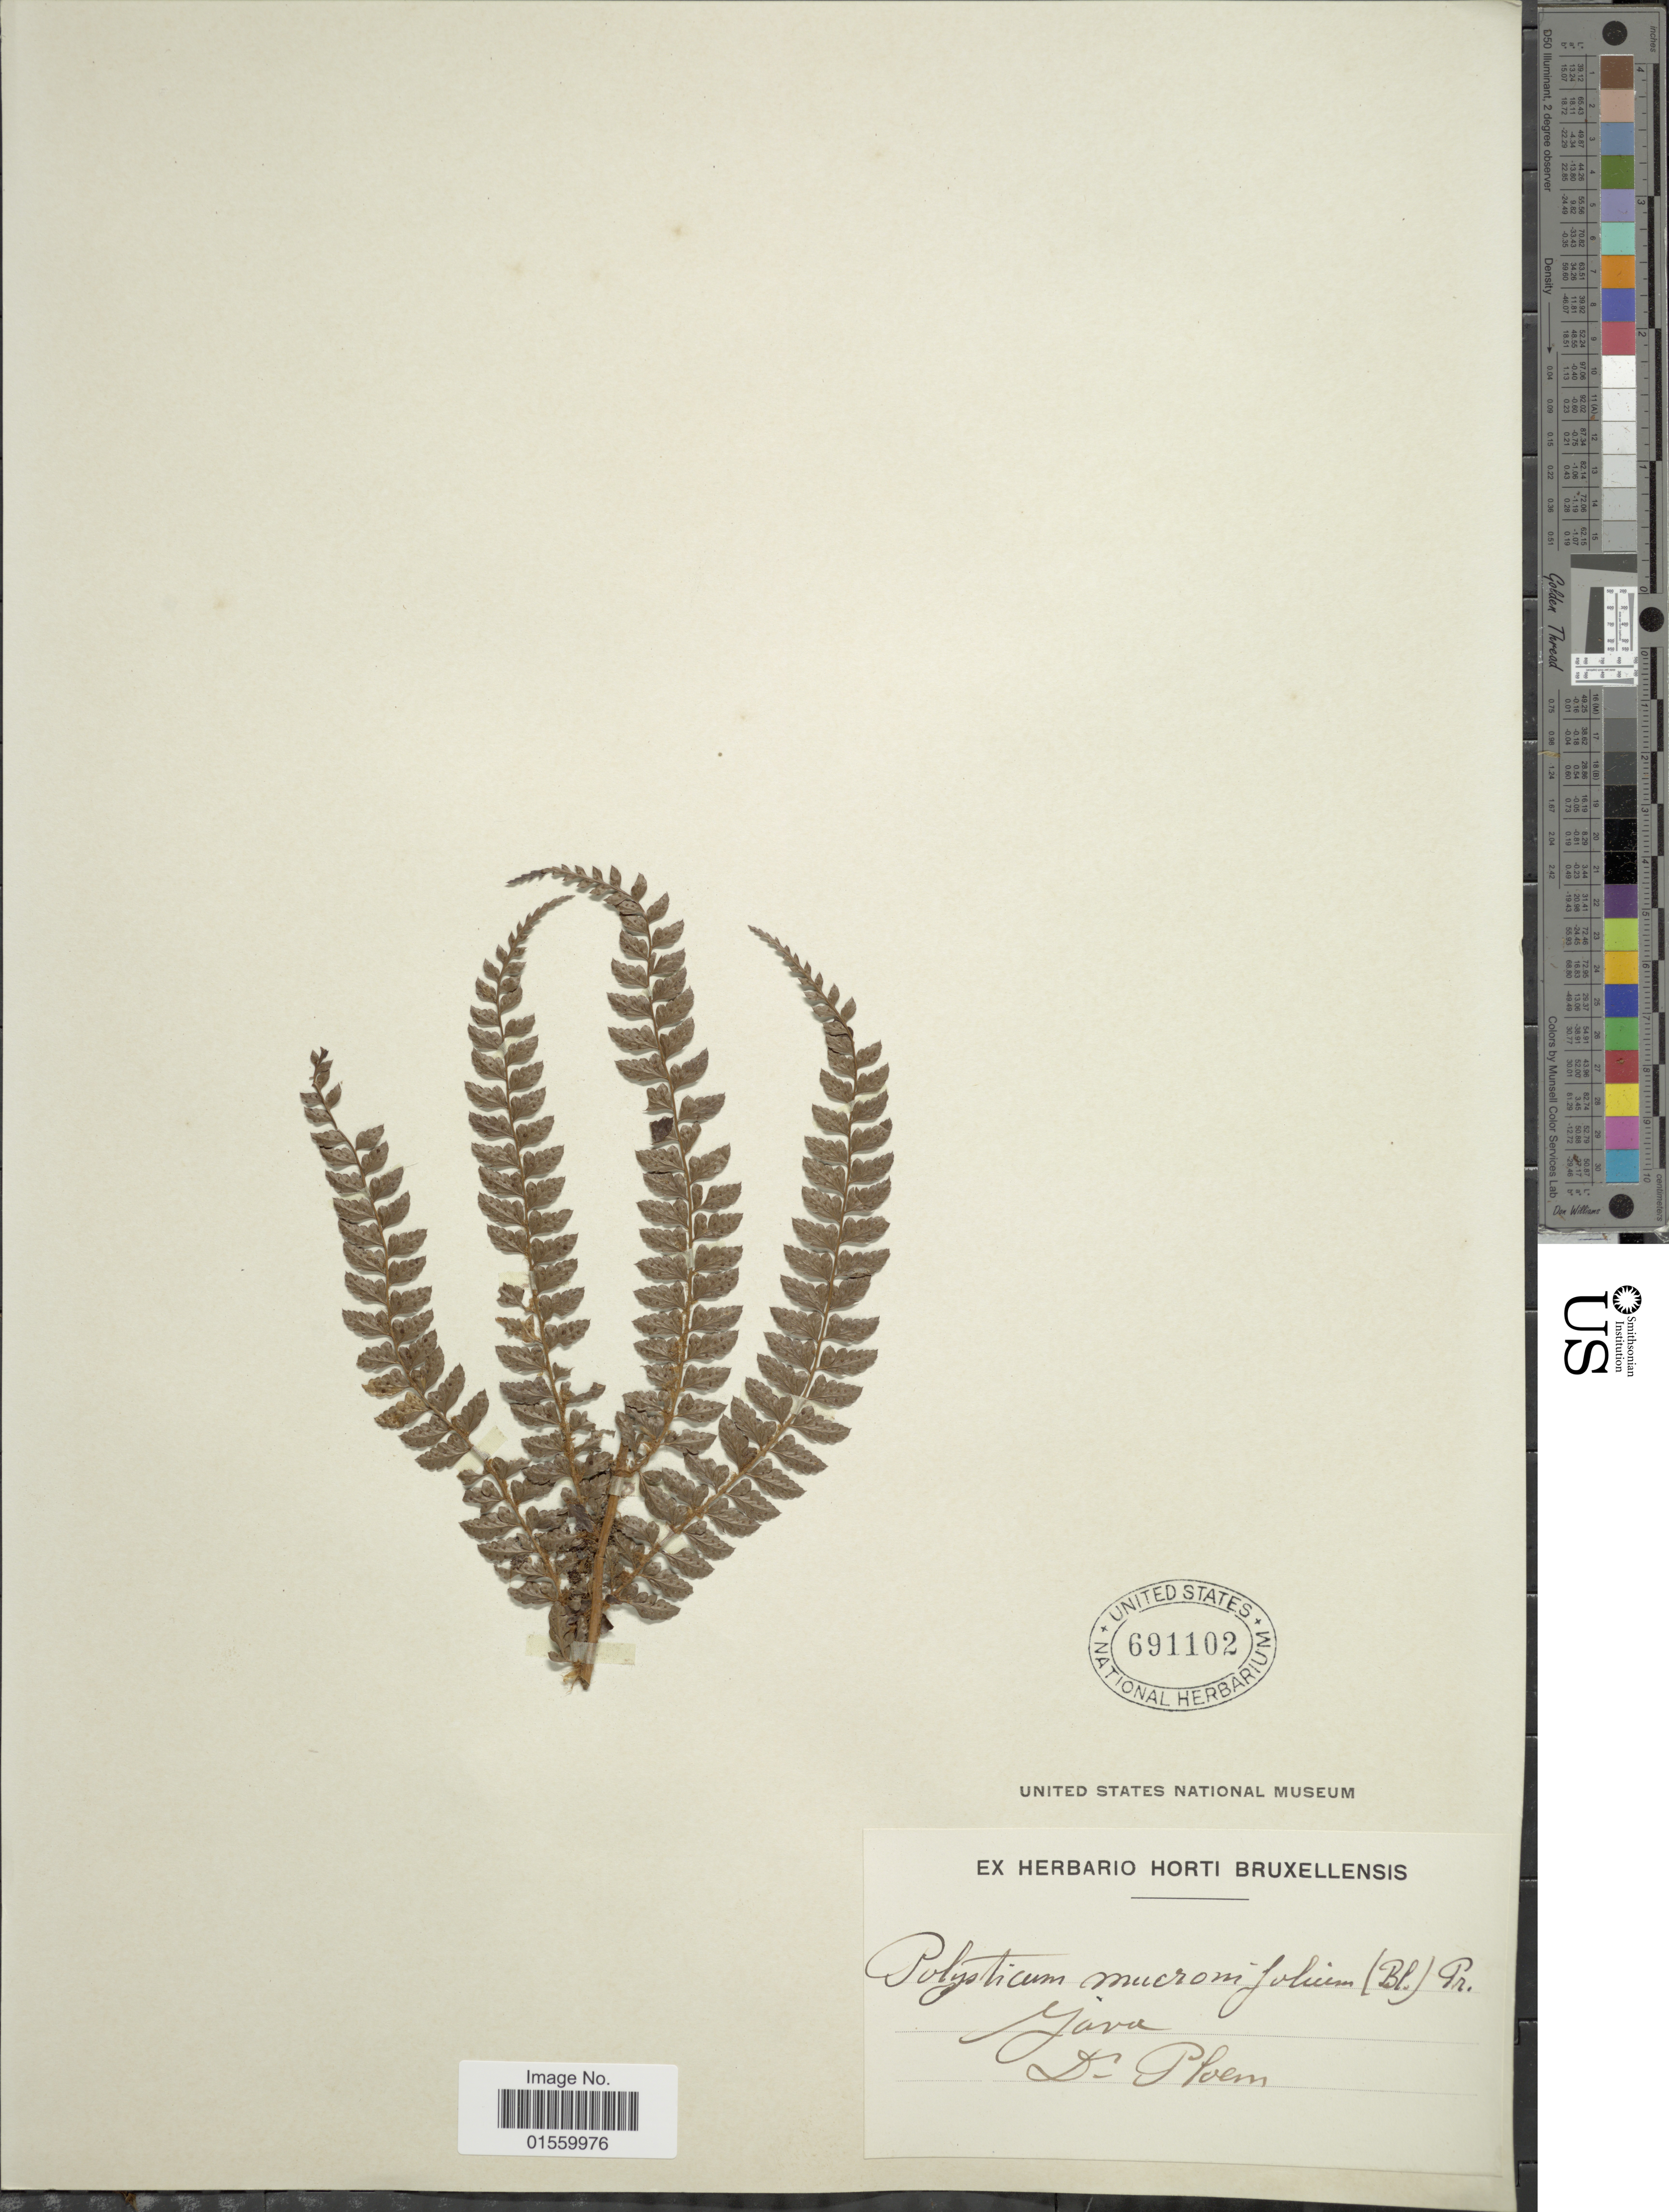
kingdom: Plantae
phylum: Tracheophyta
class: Polypodiopsida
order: Polypodiales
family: Dryopteridaceae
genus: Polystichum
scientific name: Polystichum tenggerense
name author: Rosenst.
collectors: -. Ploem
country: Indonesia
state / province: Java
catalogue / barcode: US 691102